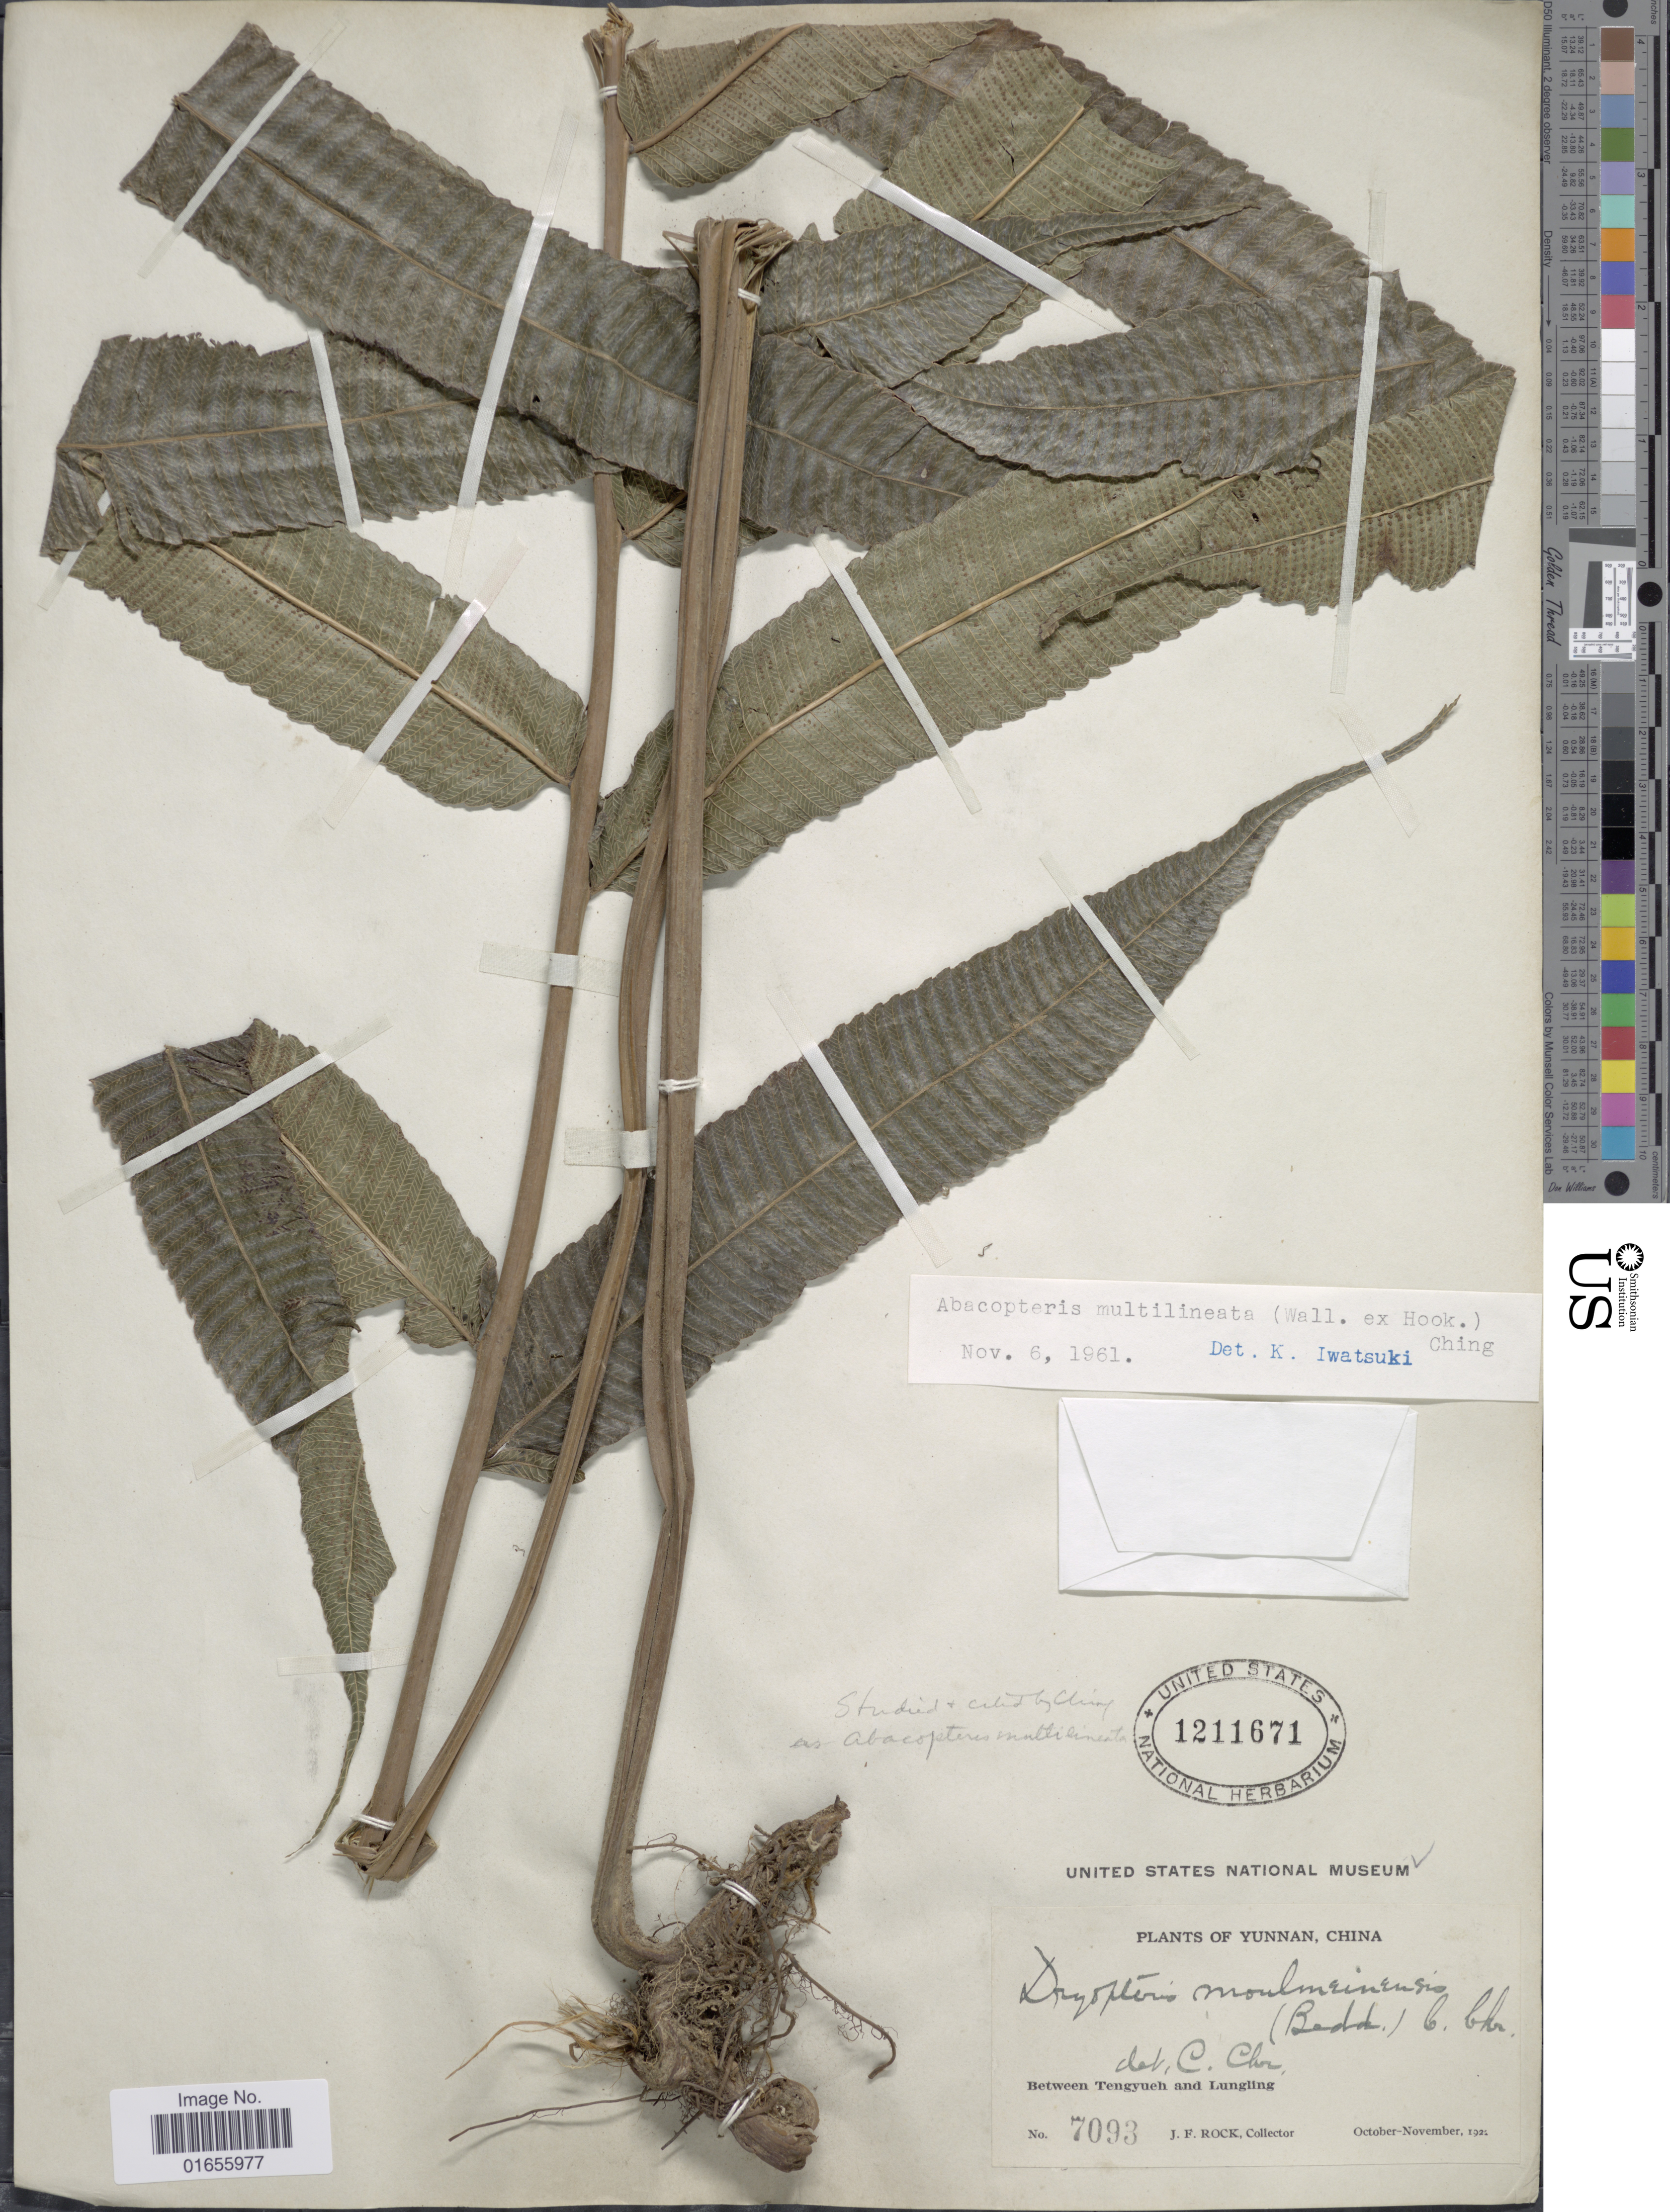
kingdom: Plantae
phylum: Tracheophyta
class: Polypodiopsida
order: Polypodiales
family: Thelypteridaceae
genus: Pronephrium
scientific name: Pronephrium nudatum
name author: (Roxb.) Holttum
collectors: J. Rock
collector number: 7093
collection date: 1922-11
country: China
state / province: Yunnan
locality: Between Tengyueh and Lungling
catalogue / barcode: US 1211671